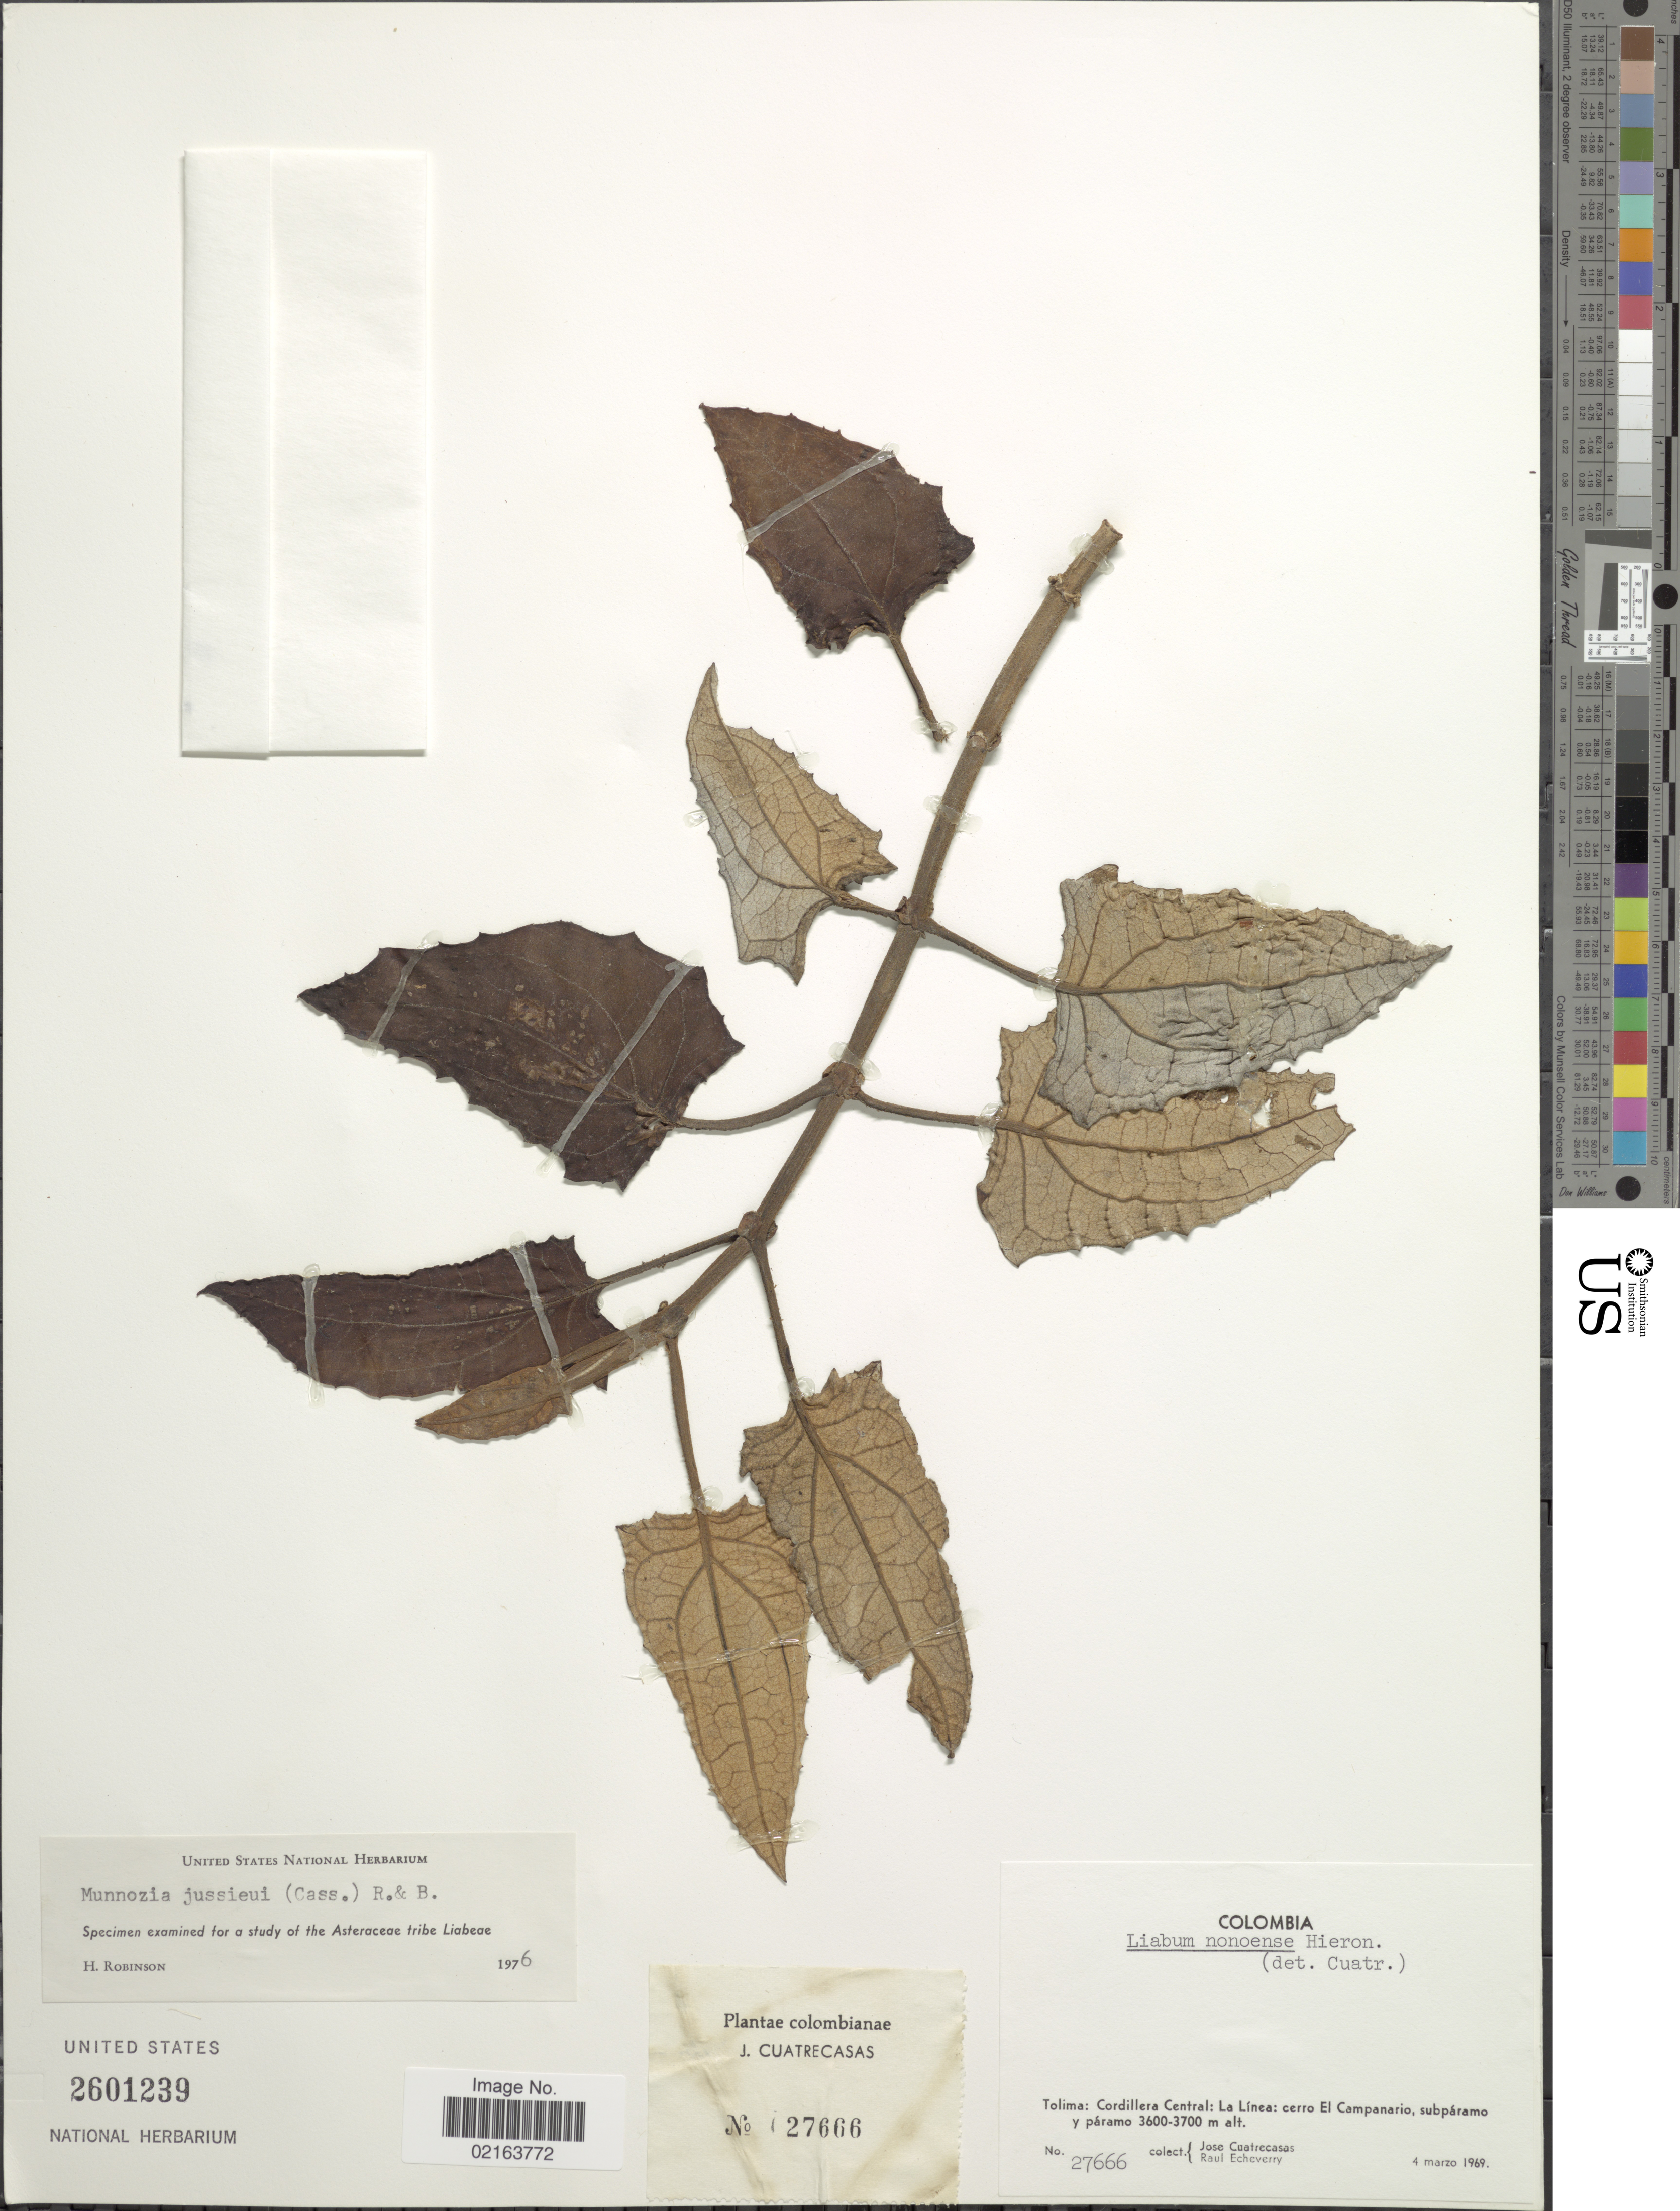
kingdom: Plantae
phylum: Tracheophyta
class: Magnoliopsida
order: Asterales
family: Asteraceae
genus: Munnozia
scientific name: Munnozia jussieui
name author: (Cass.) H. Rob. & Brettell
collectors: J. Cuatrecasas & R. Echeverry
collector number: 27666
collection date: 1969-03-04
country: Colombia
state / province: Tolima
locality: Tolima: Cordillera Central: La Linea: cerro El Campanario, subparamo y paramo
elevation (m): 3600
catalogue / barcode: US 2601239